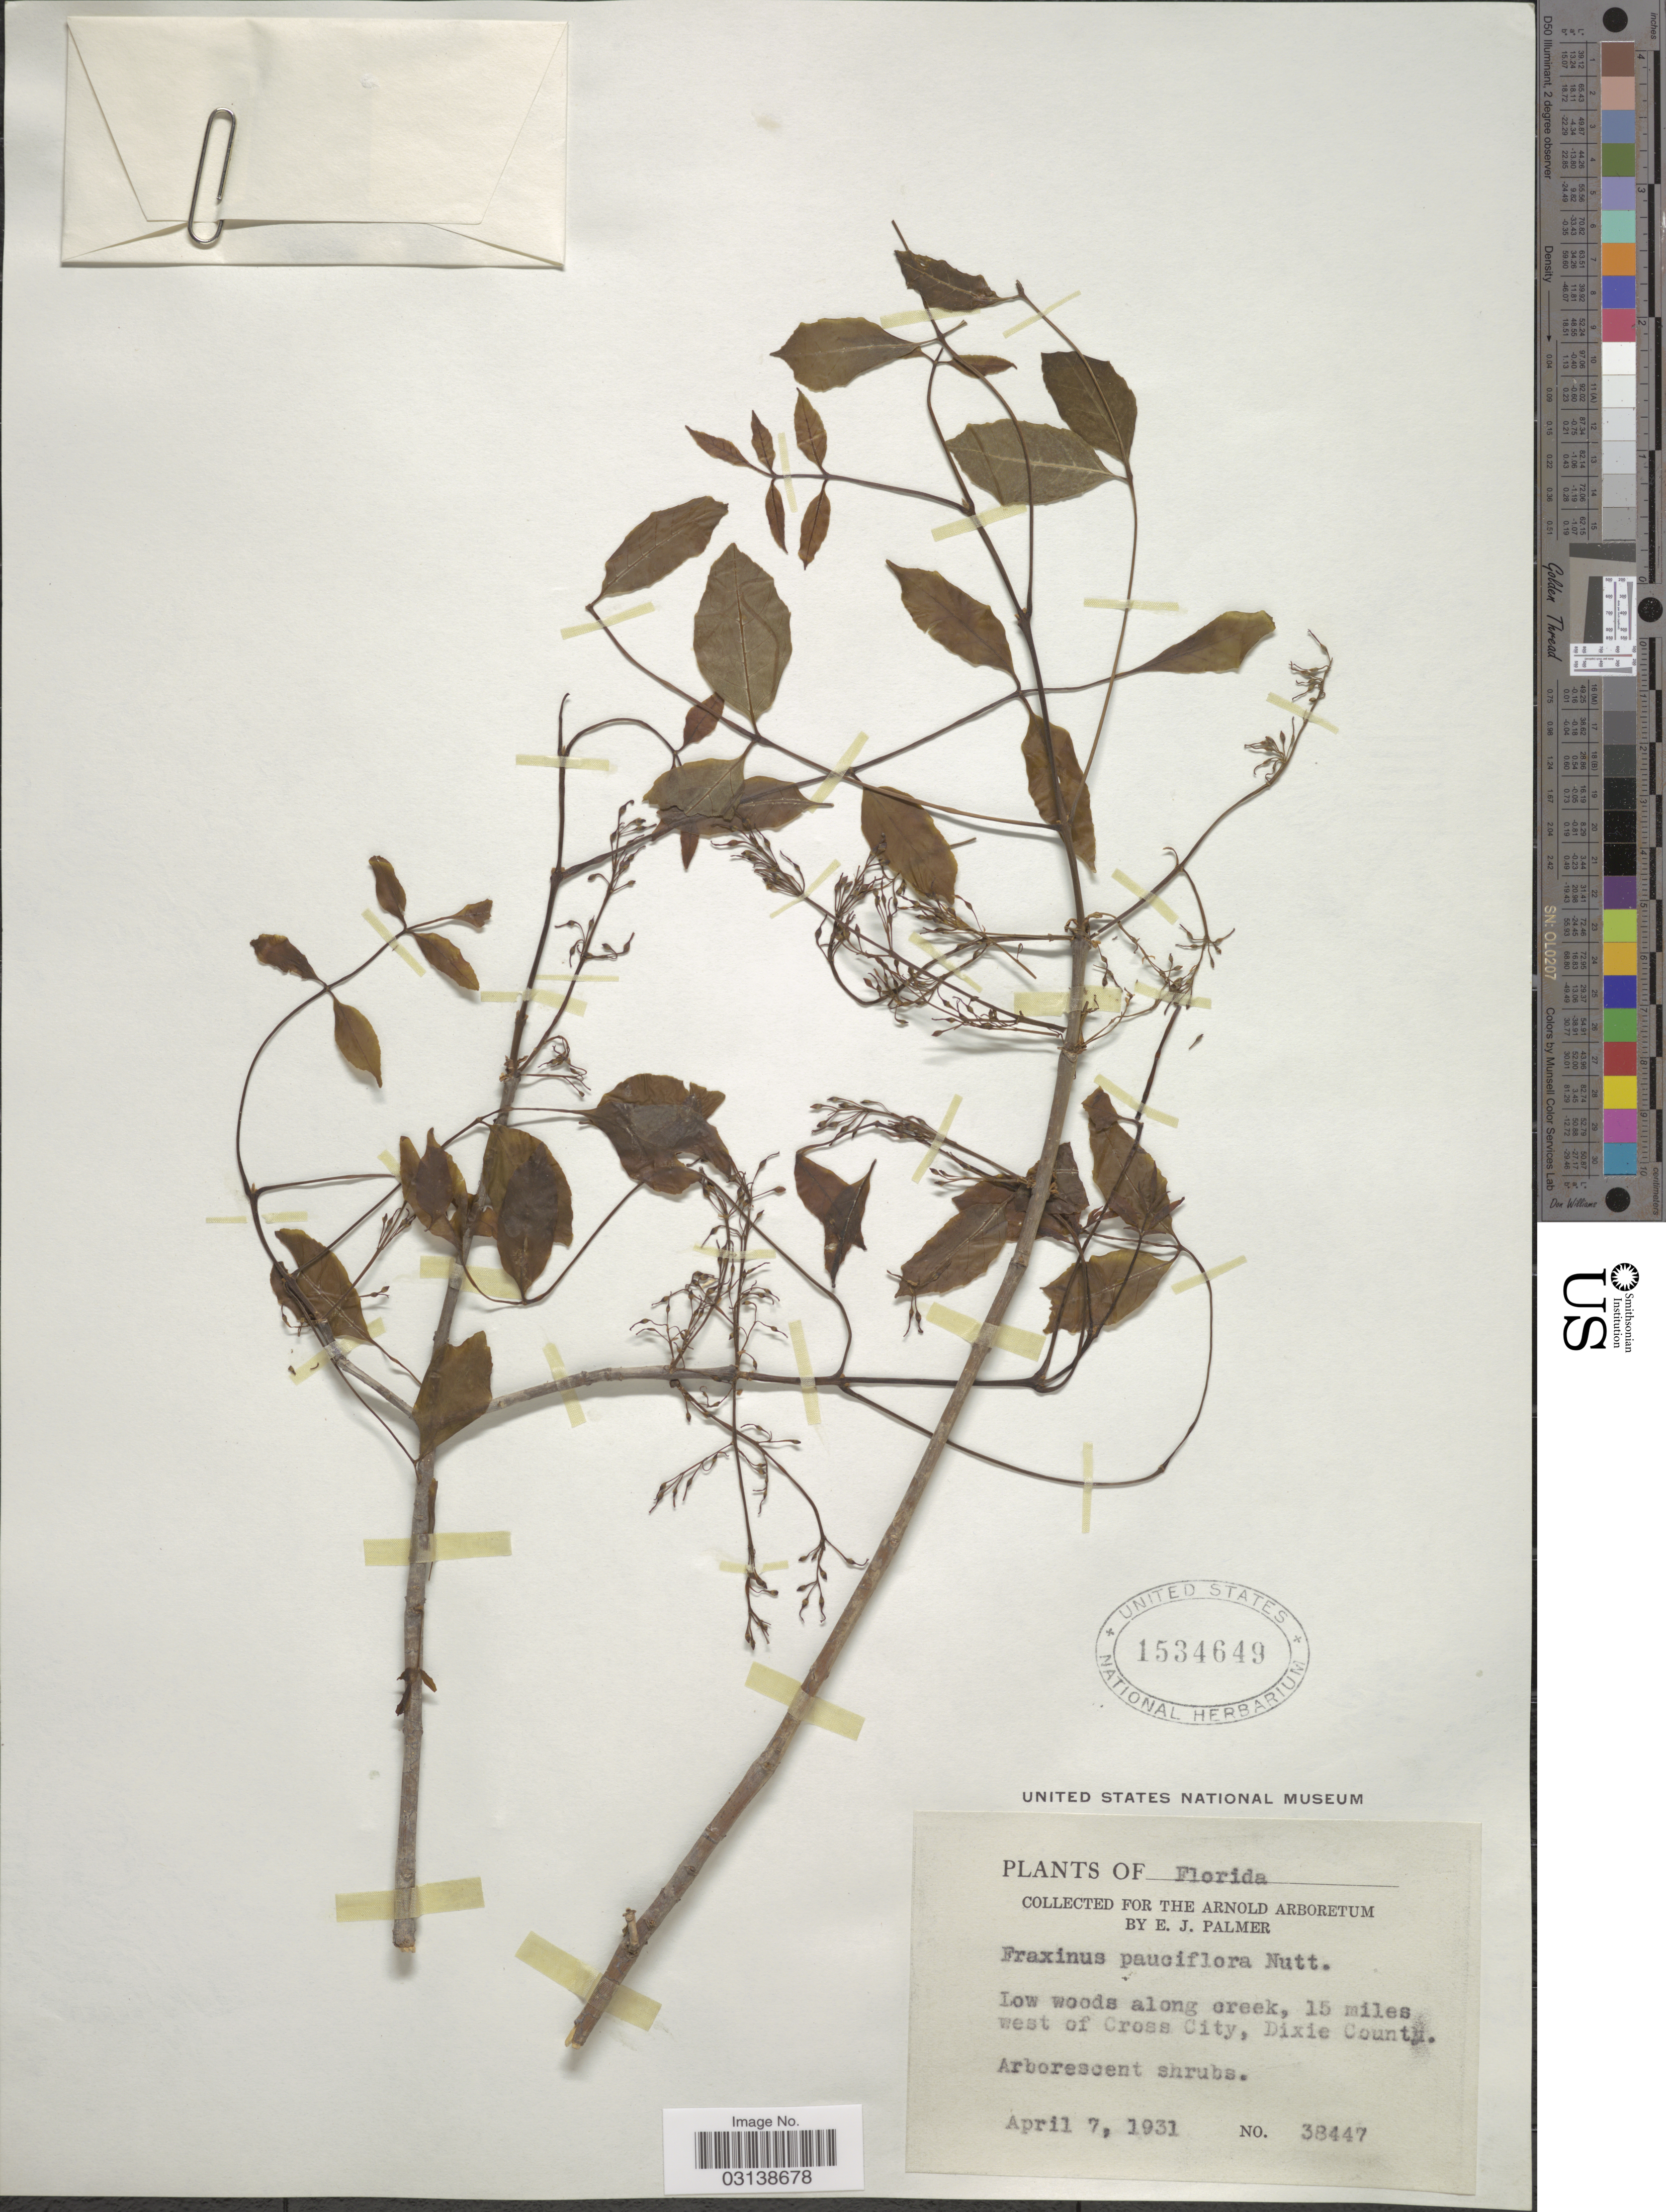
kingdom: Plantae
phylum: Tracheophyta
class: Magnoliopsida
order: Lamiales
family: Oleaceae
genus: Fraxinus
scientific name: Fraxinus caroliniana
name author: Mill.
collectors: E. J. Palmer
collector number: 38447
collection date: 1931-04-07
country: United States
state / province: Florida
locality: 15 miles west of Cross City, Dixie County.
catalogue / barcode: US 1534649